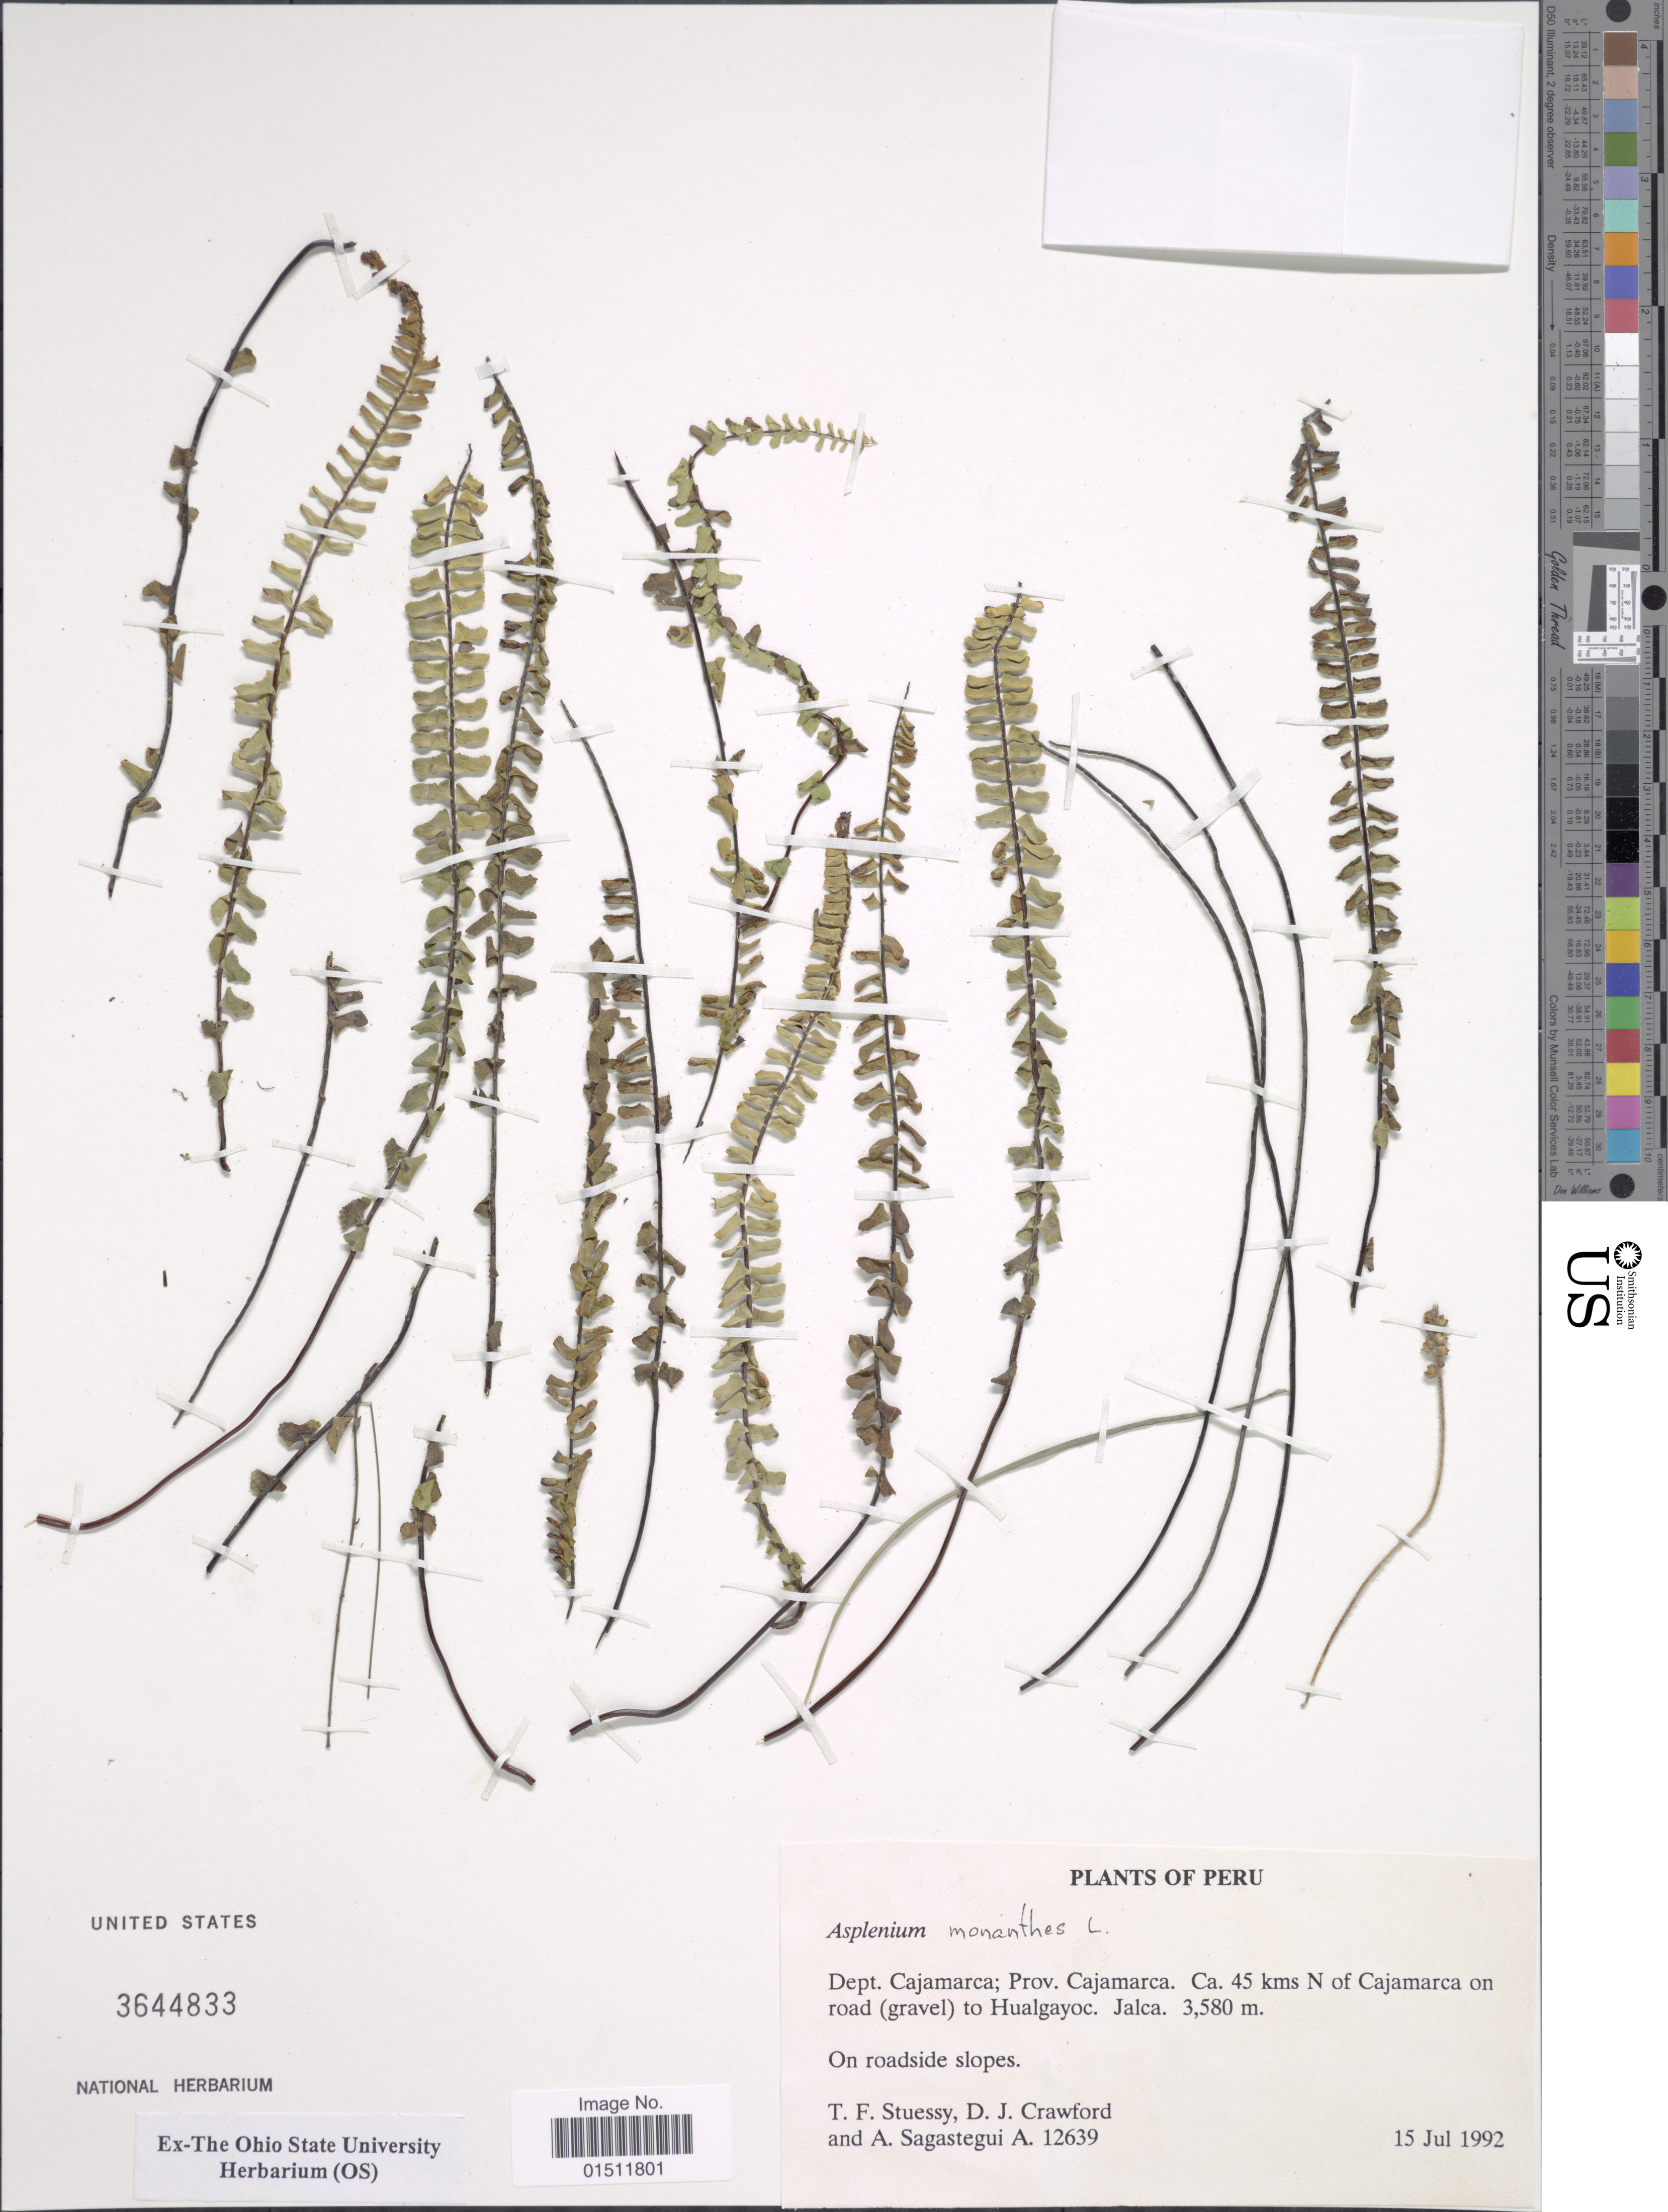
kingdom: Plantae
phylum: Tracheophyta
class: Polypodiopsida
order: Polypodiales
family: Aspleniaceae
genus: Asplenium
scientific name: Asplenium monanthes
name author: L.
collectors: T. Stuessy, D. Crawford & A. Sagástegui A.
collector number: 12639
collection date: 1992-07-15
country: Peru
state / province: Cajamarca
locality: Prov. Cajamarca, ca 45 kms N of Cajamarca on road (gravel) to Hualgayoc, Jalca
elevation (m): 3580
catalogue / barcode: US 3644833